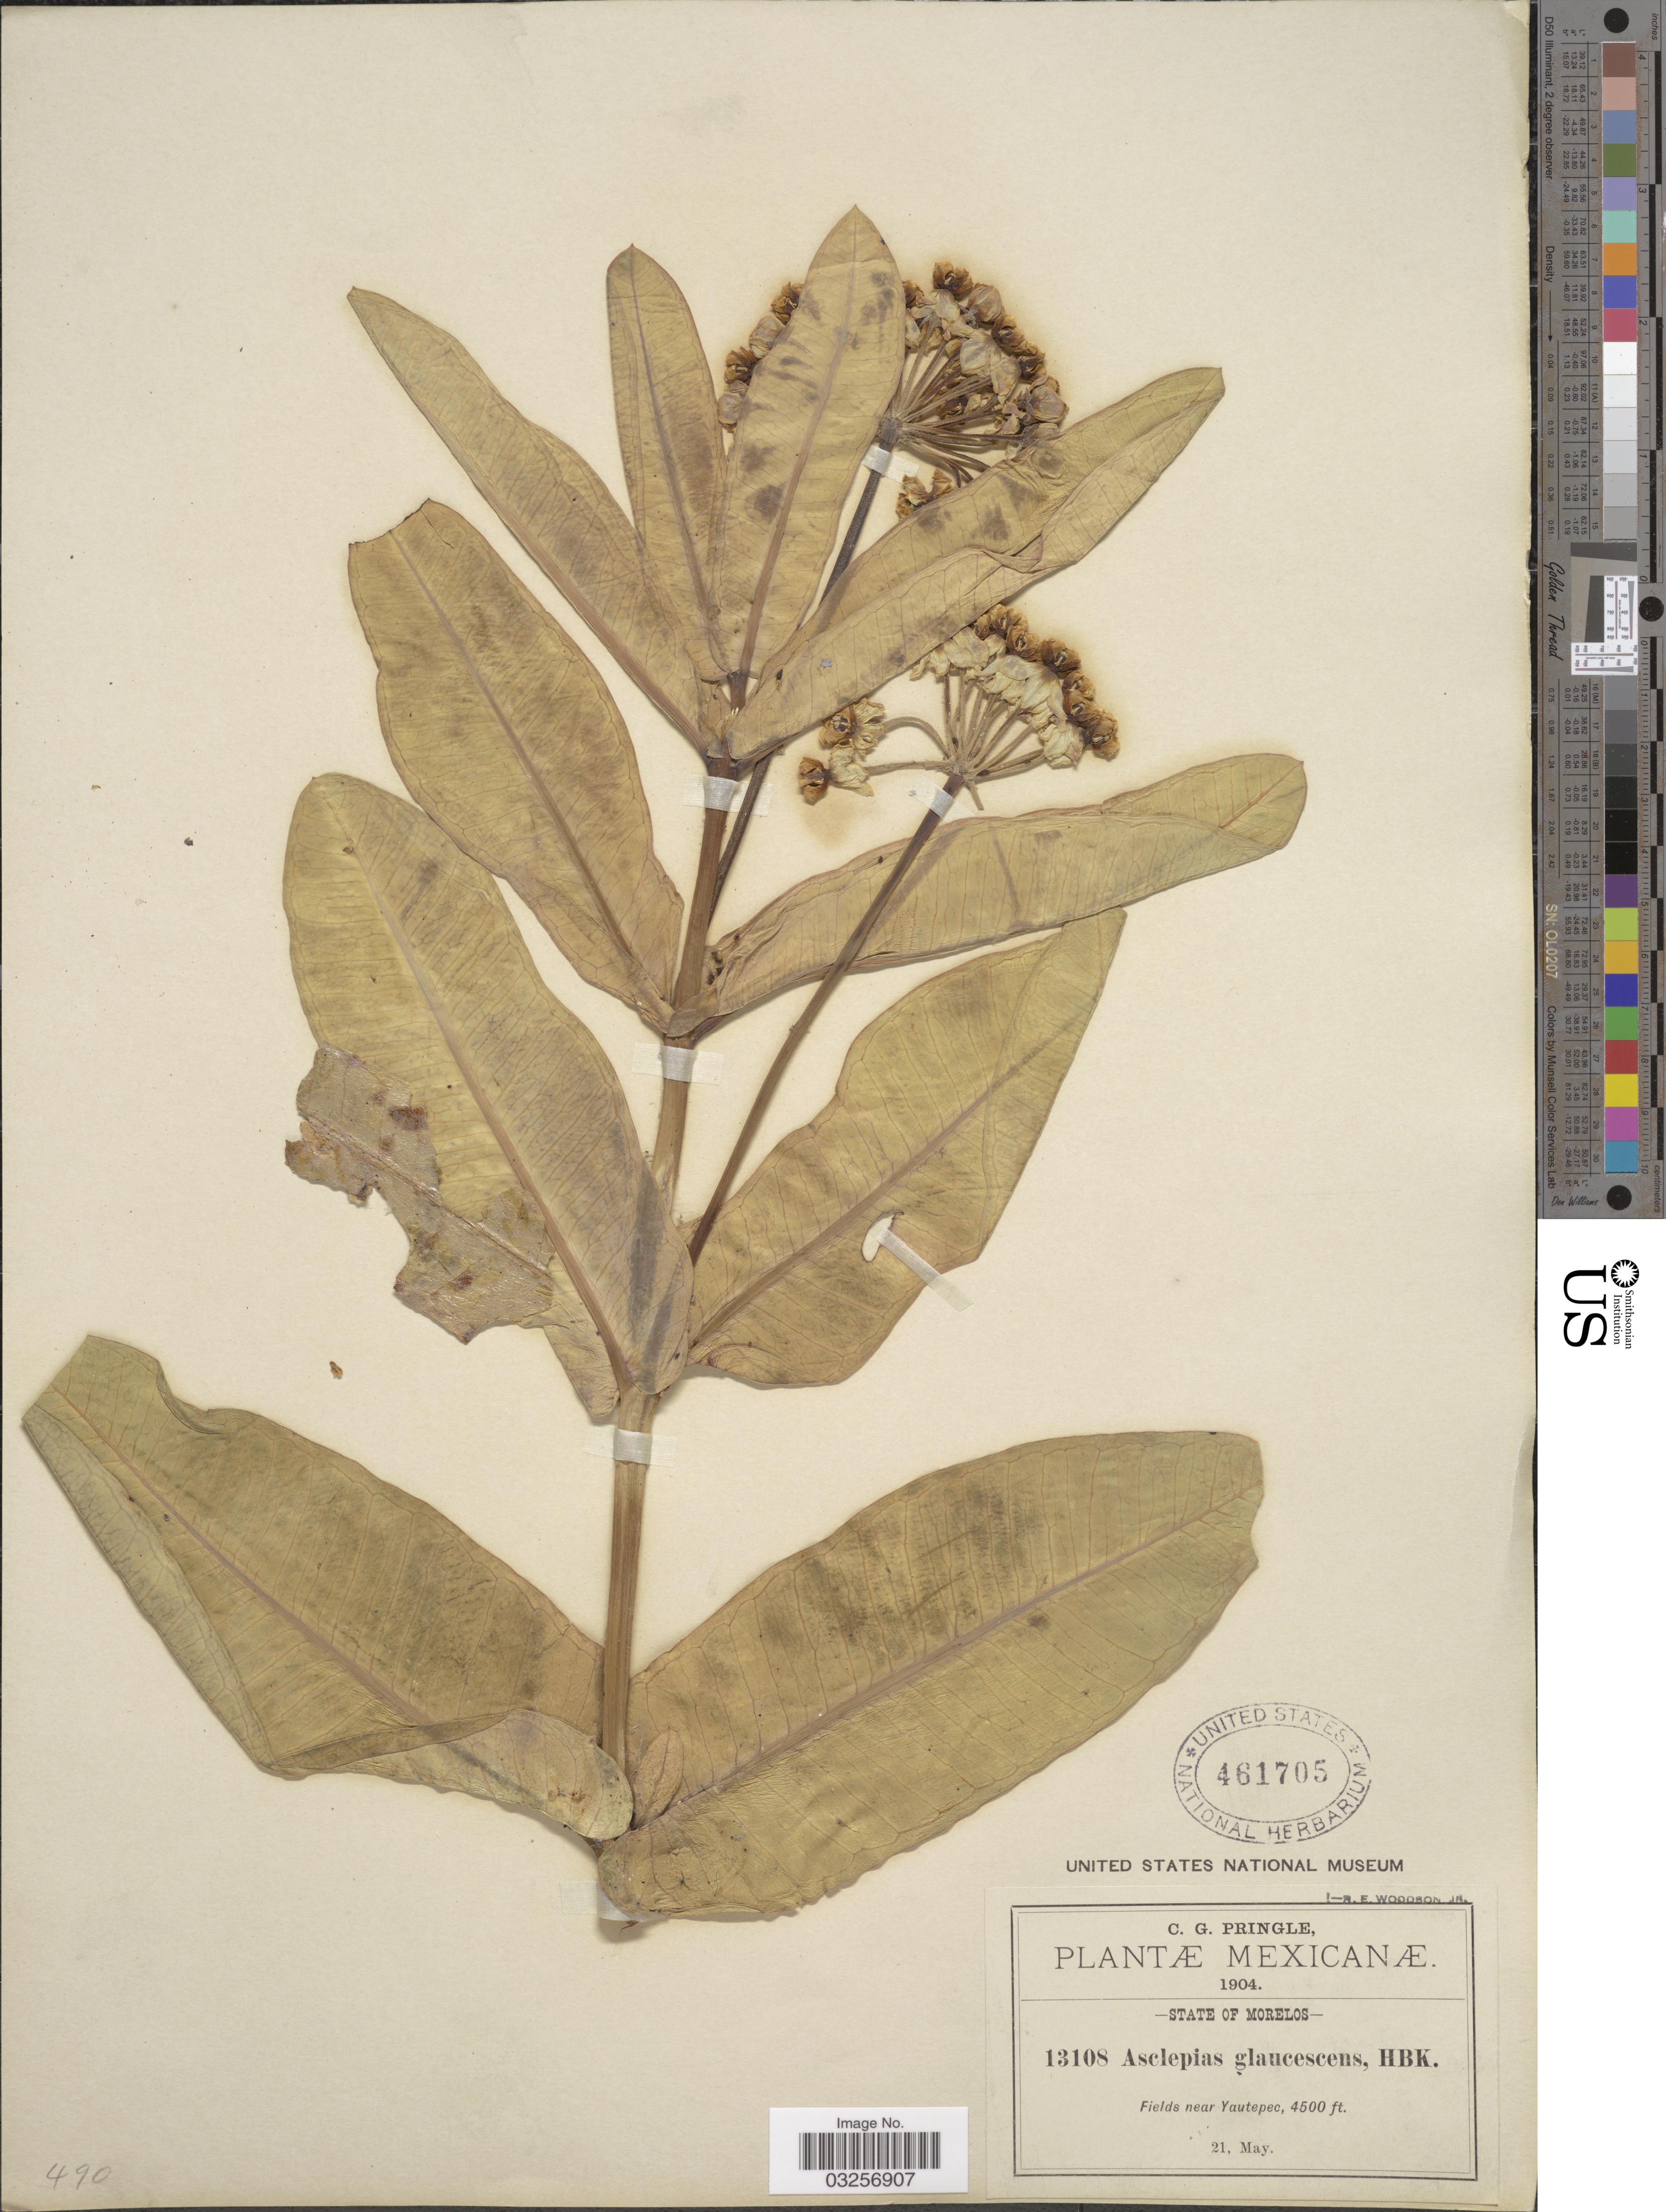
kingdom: Plantae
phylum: Tracheophyta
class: Magnoliopsida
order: Gentianales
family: Apocynaceae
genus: Asclepias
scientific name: Asclepias glaucescens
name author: Kunth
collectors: C. G. Pringle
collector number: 13108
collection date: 1904-05-21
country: Mexico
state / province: Morelos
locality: Fields near Yautepec.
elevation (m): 1372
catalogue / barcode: US 461705